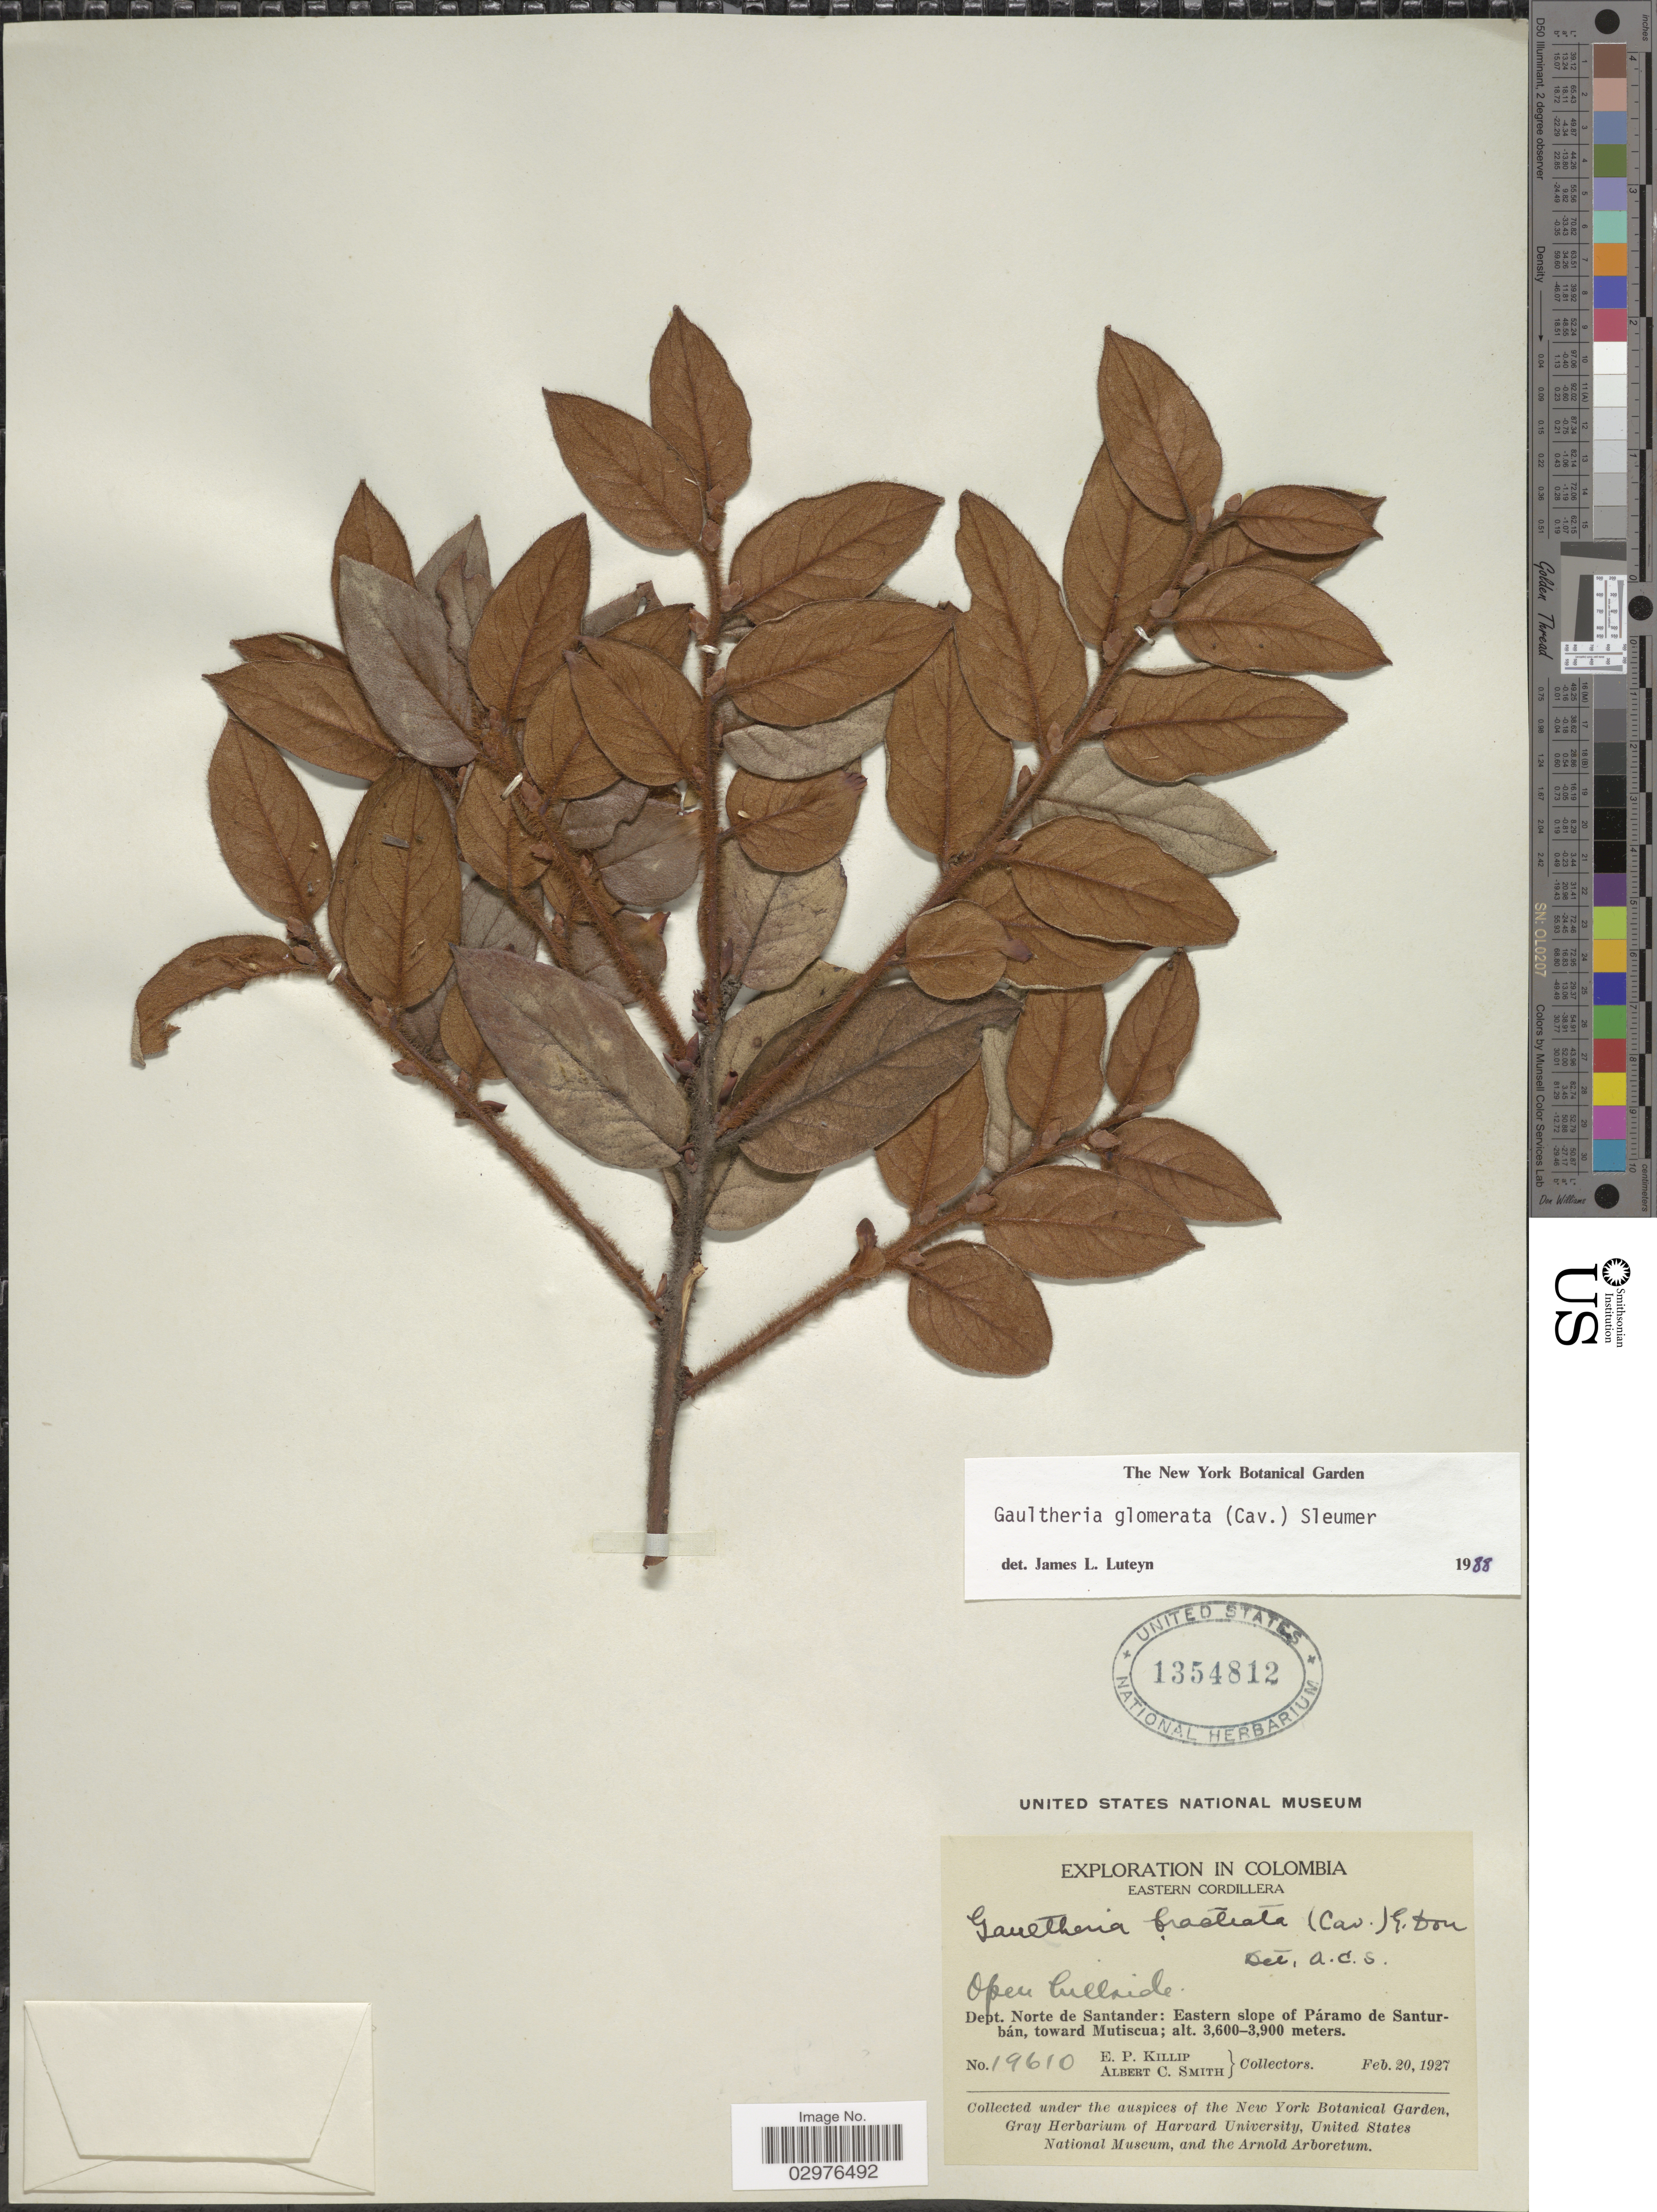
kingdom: Plantae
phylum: Tracheophyta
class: Magnoliopsida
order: Ericales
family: Ericaceae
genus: Gaultheria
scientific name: Gaultheria glomerata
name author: (Cav.) Sleumer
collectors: E. P. Killip & A. C. Smith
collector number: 19610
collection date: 1927-02-20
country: Colombia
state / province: Norte de Santander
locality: Eastern Cordillera. Dept. Norte de Santander: Eastern slope of Páramo de Santurbán, toward Mutiscua.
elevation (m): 3600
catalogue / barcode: US 1354812